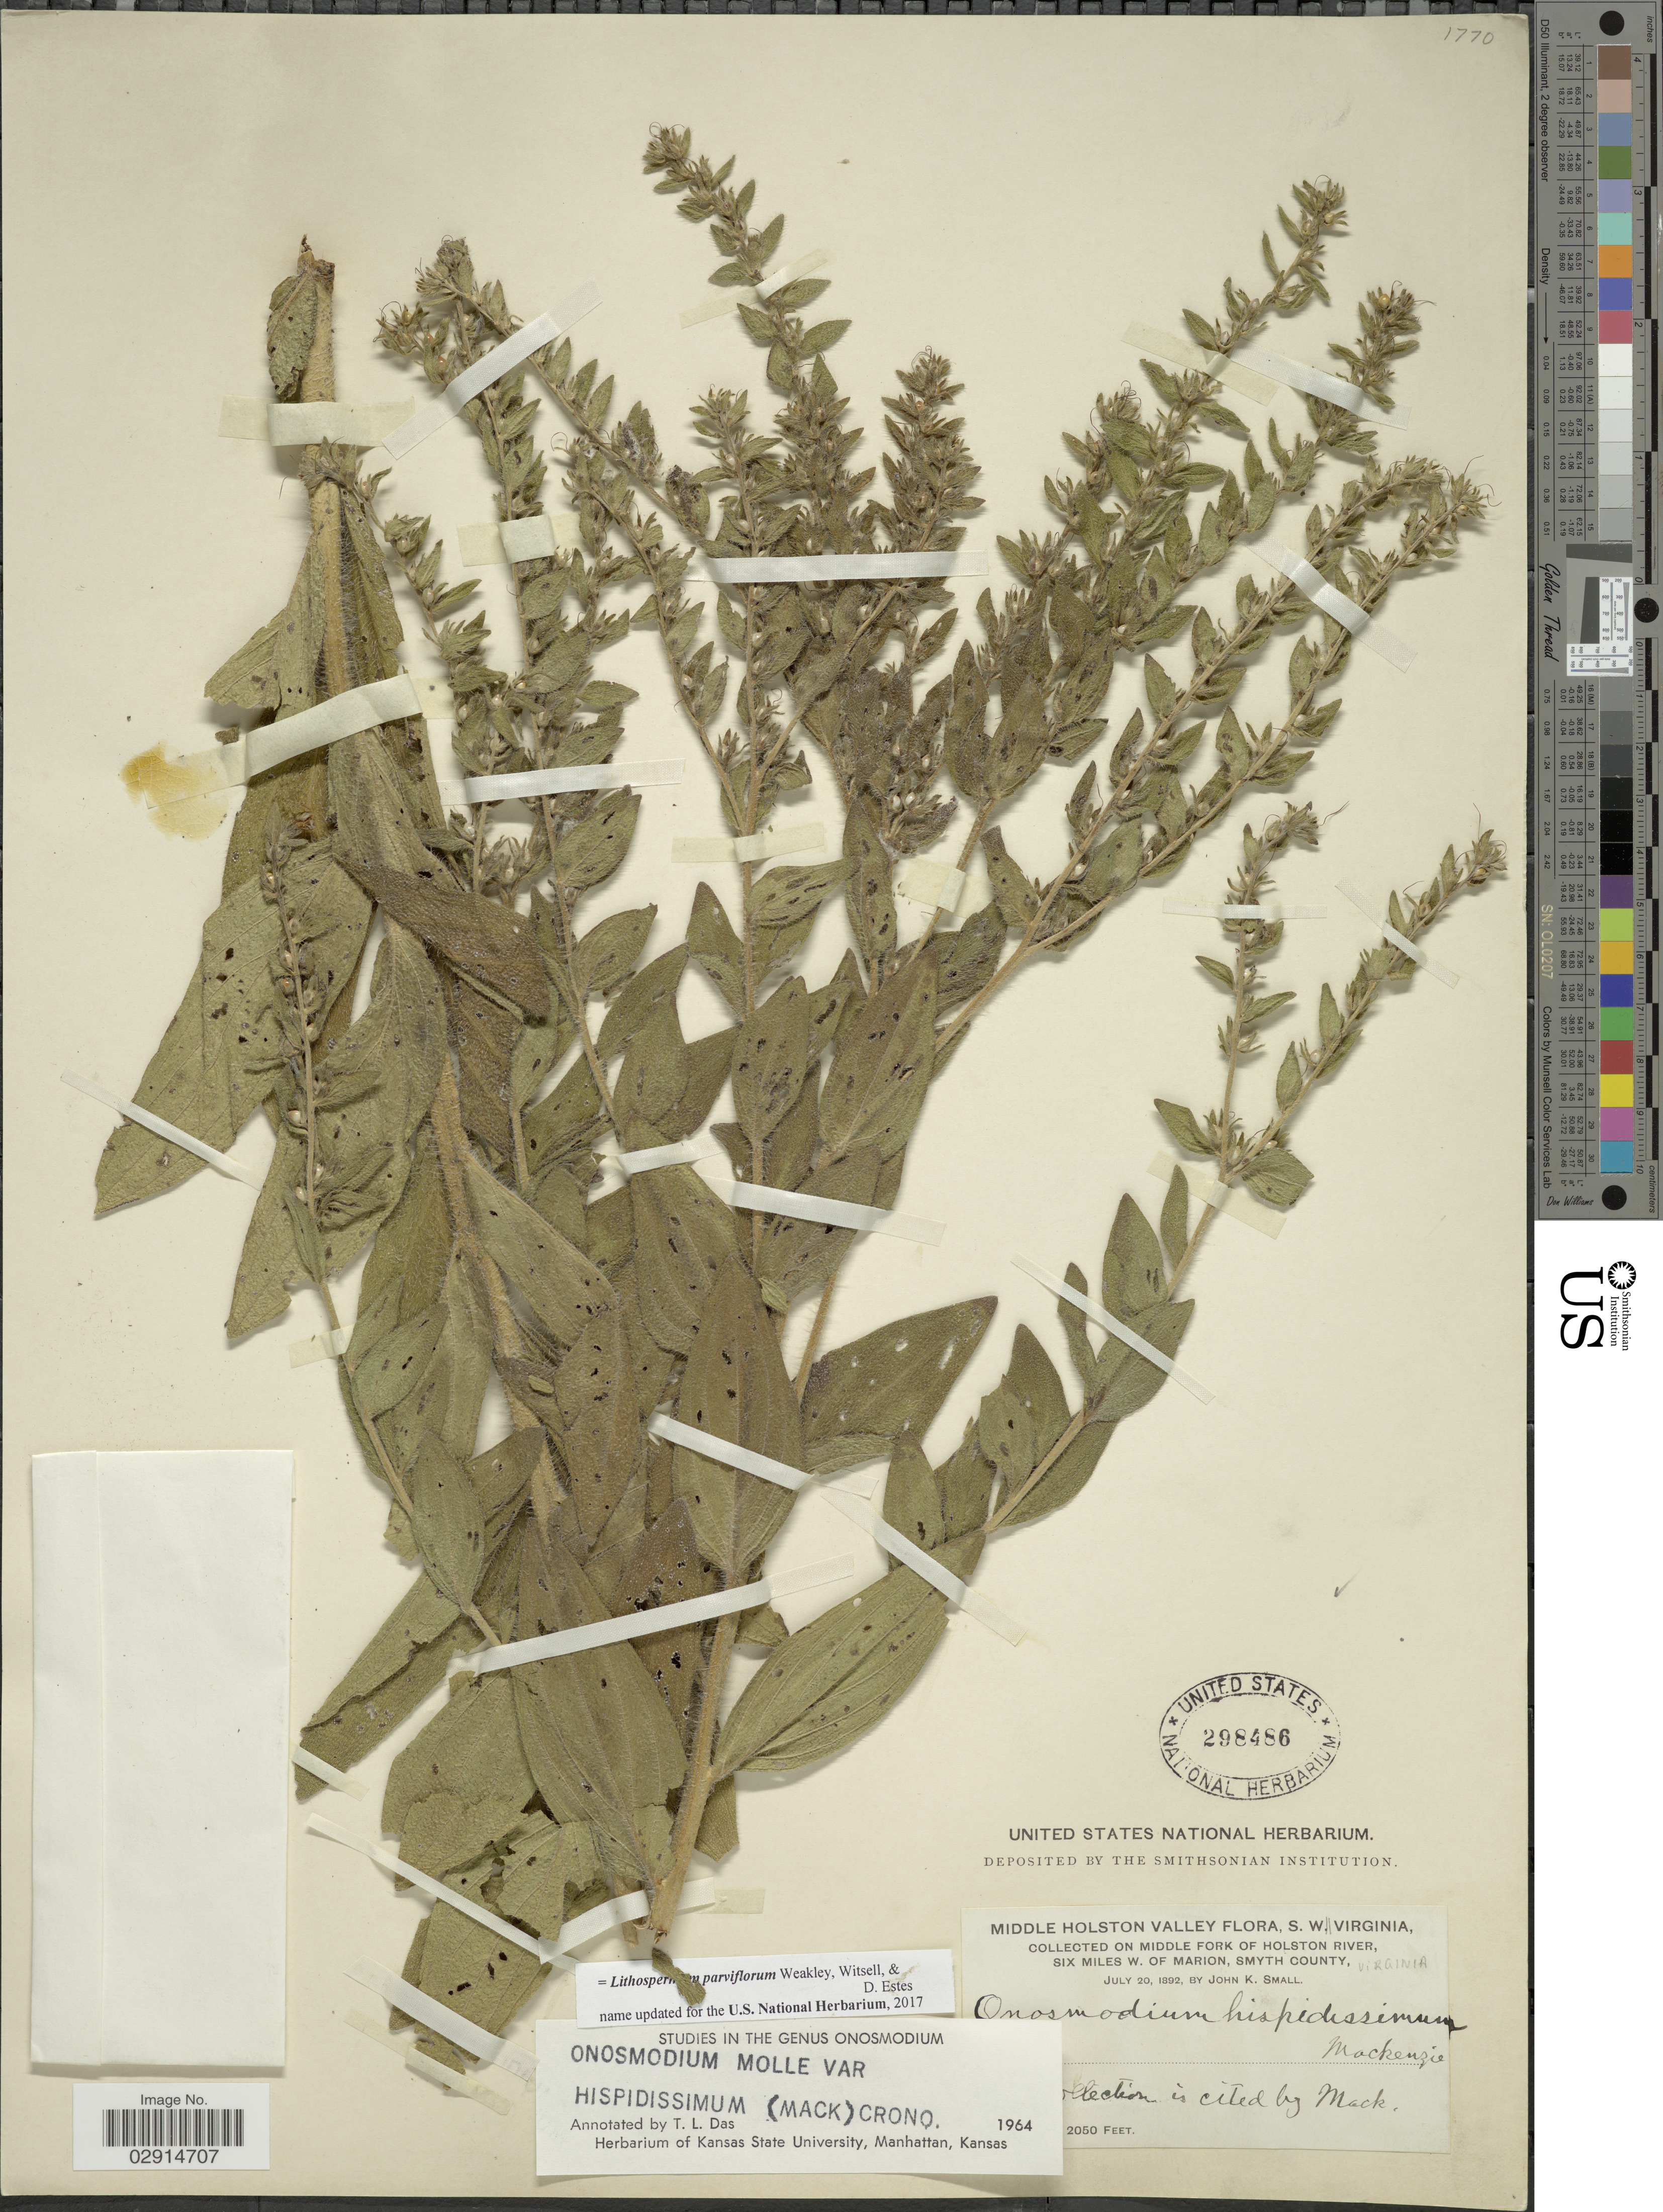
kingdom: Plantae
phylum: Tracheophyta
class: Magnoliopsida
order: Boraginales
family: Boraginaceae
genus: Lithospermum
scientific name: Lithospermum parviflorum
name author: Weakley et al.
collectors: J. K. Small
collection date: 1892-07-20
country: United States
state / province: Virginia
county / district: Smyth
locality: Middle Holston Valley, S.W. Virginia, Middle Fork of Holston River, Six miles W. of Marion, Smyth County.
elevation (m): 625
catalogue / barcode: US 298486